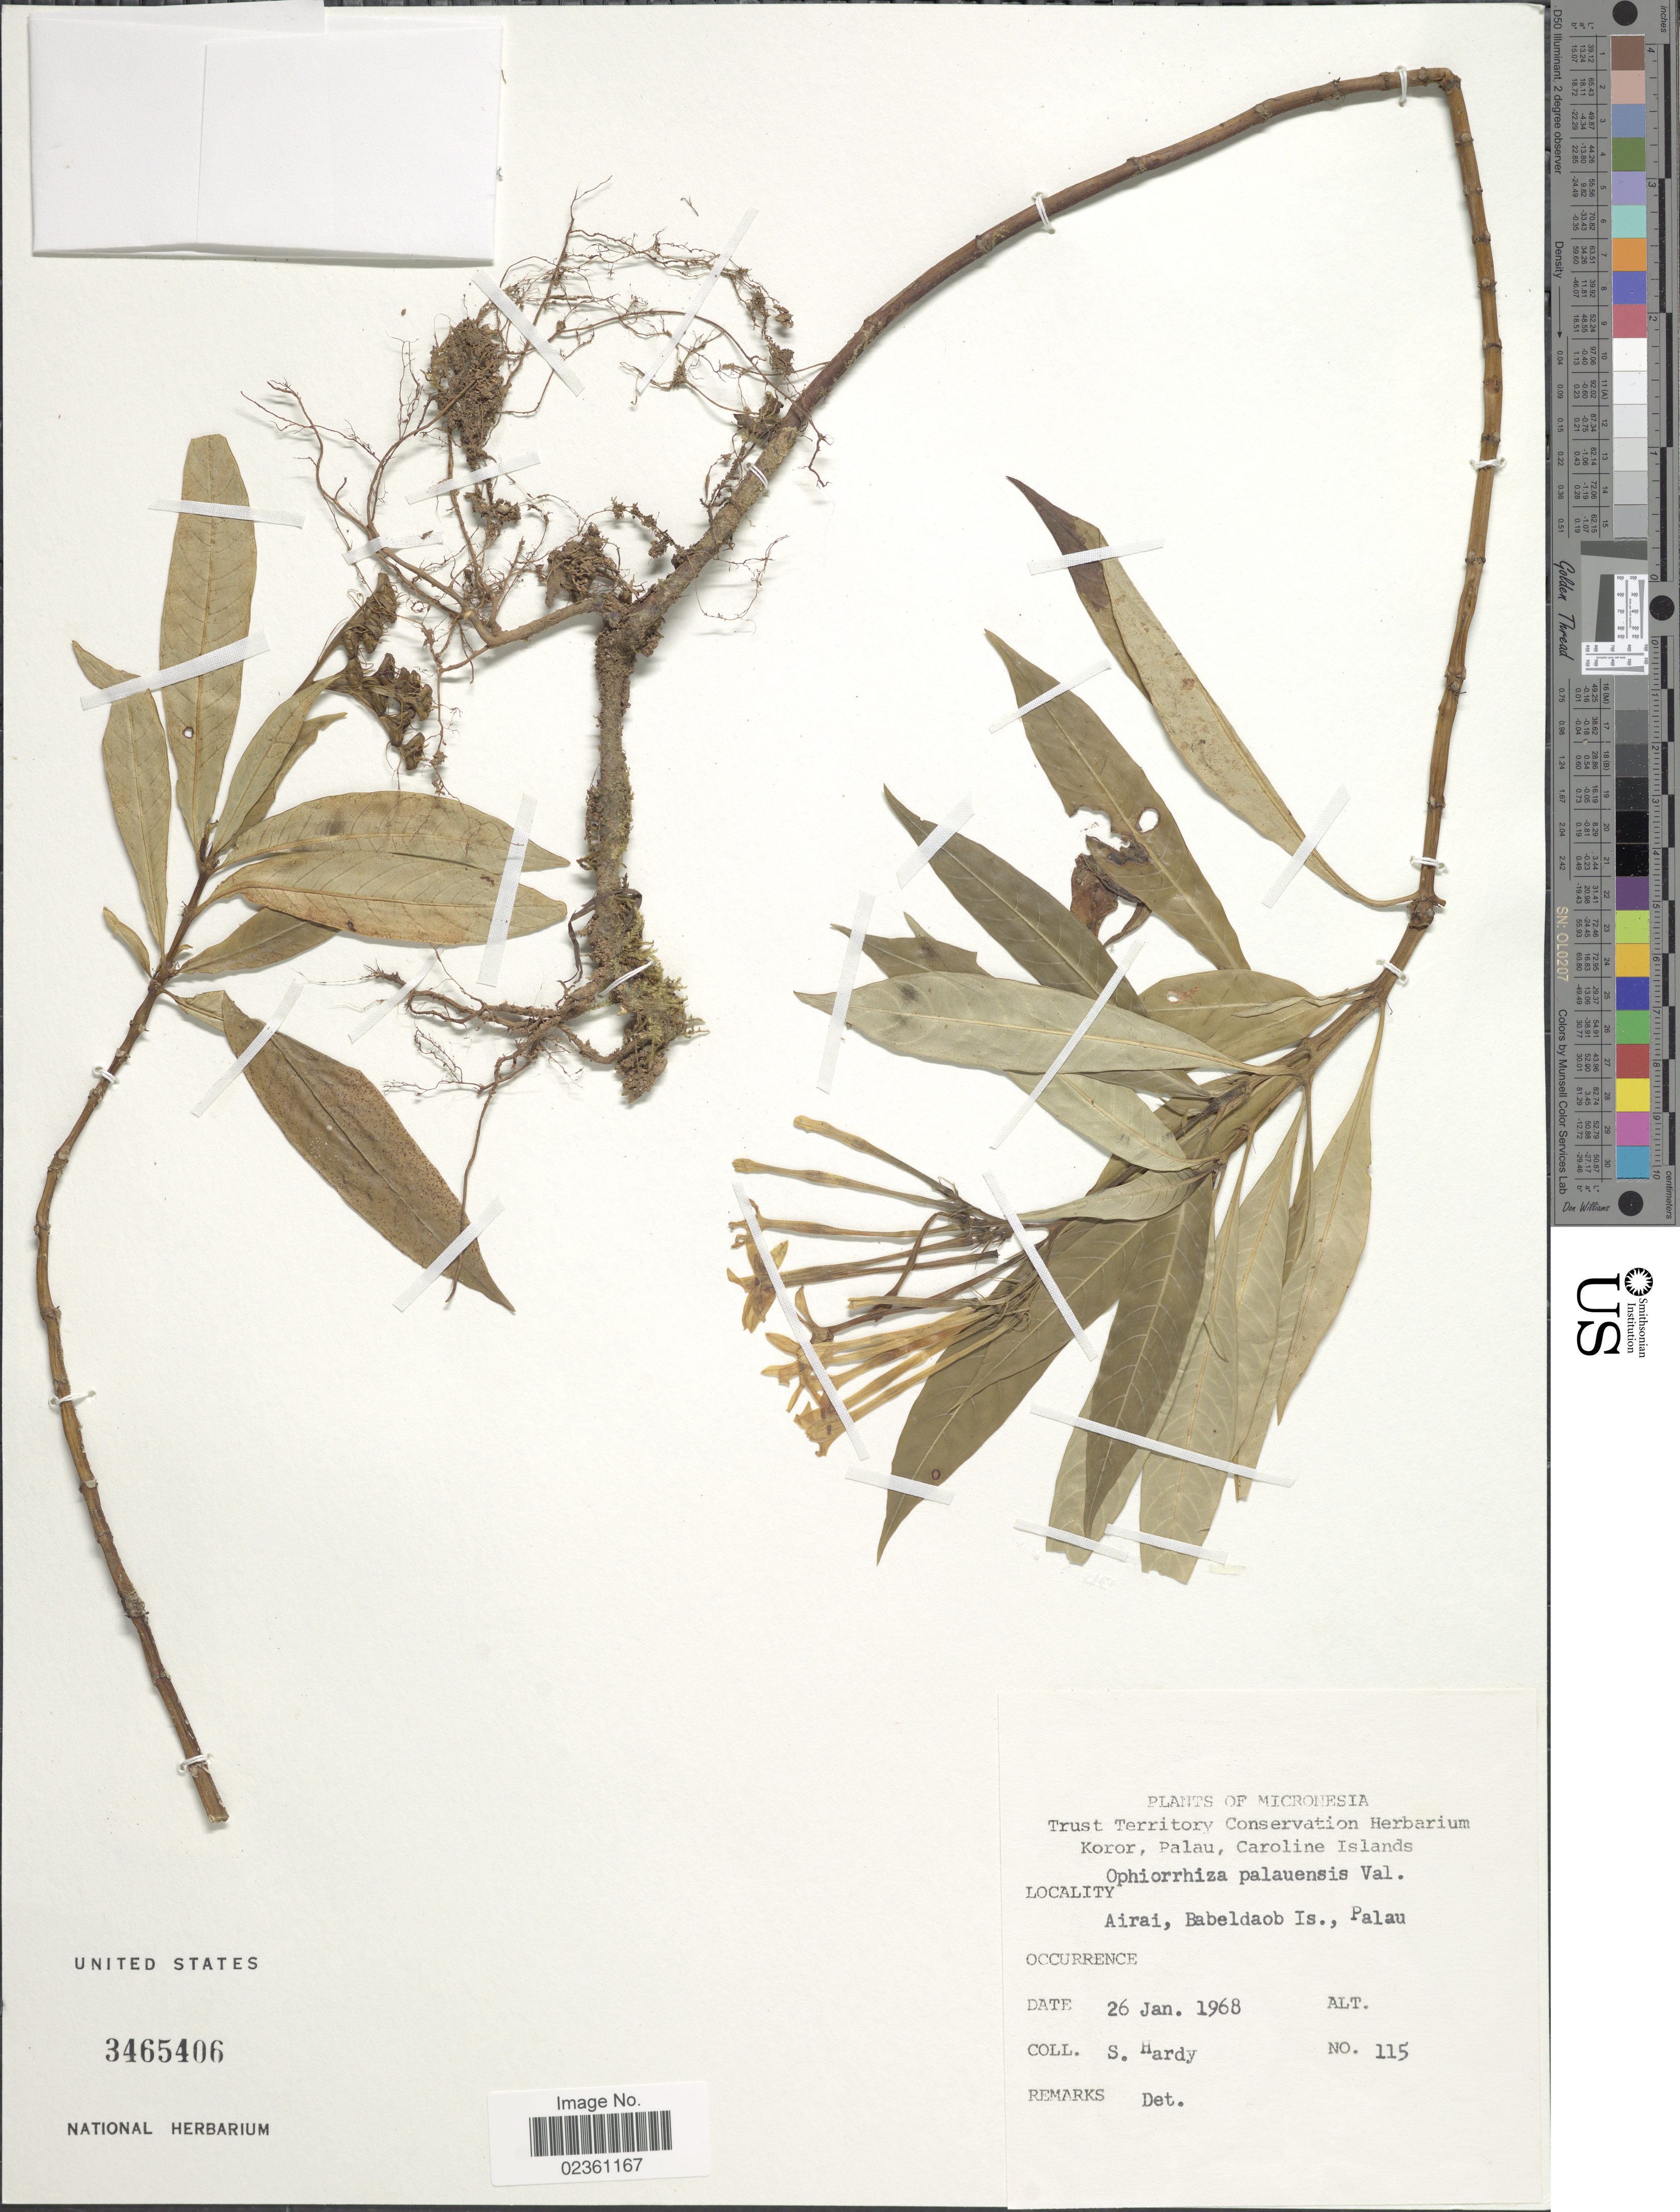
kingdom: Plantae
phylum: Tracheophyta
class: Magnoliopsida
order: Gentianales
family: Rubiaceae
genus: Ophiorrhiza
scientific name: Ophiorrhiza palauensis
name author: Valeton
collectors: S. Hardy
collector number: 115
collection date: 1968-01-26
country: Palau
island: Babeldaob [Babelthuap]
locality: Airai, Babeldaob Is., Palau, Micronesia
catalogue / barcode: US 3465406